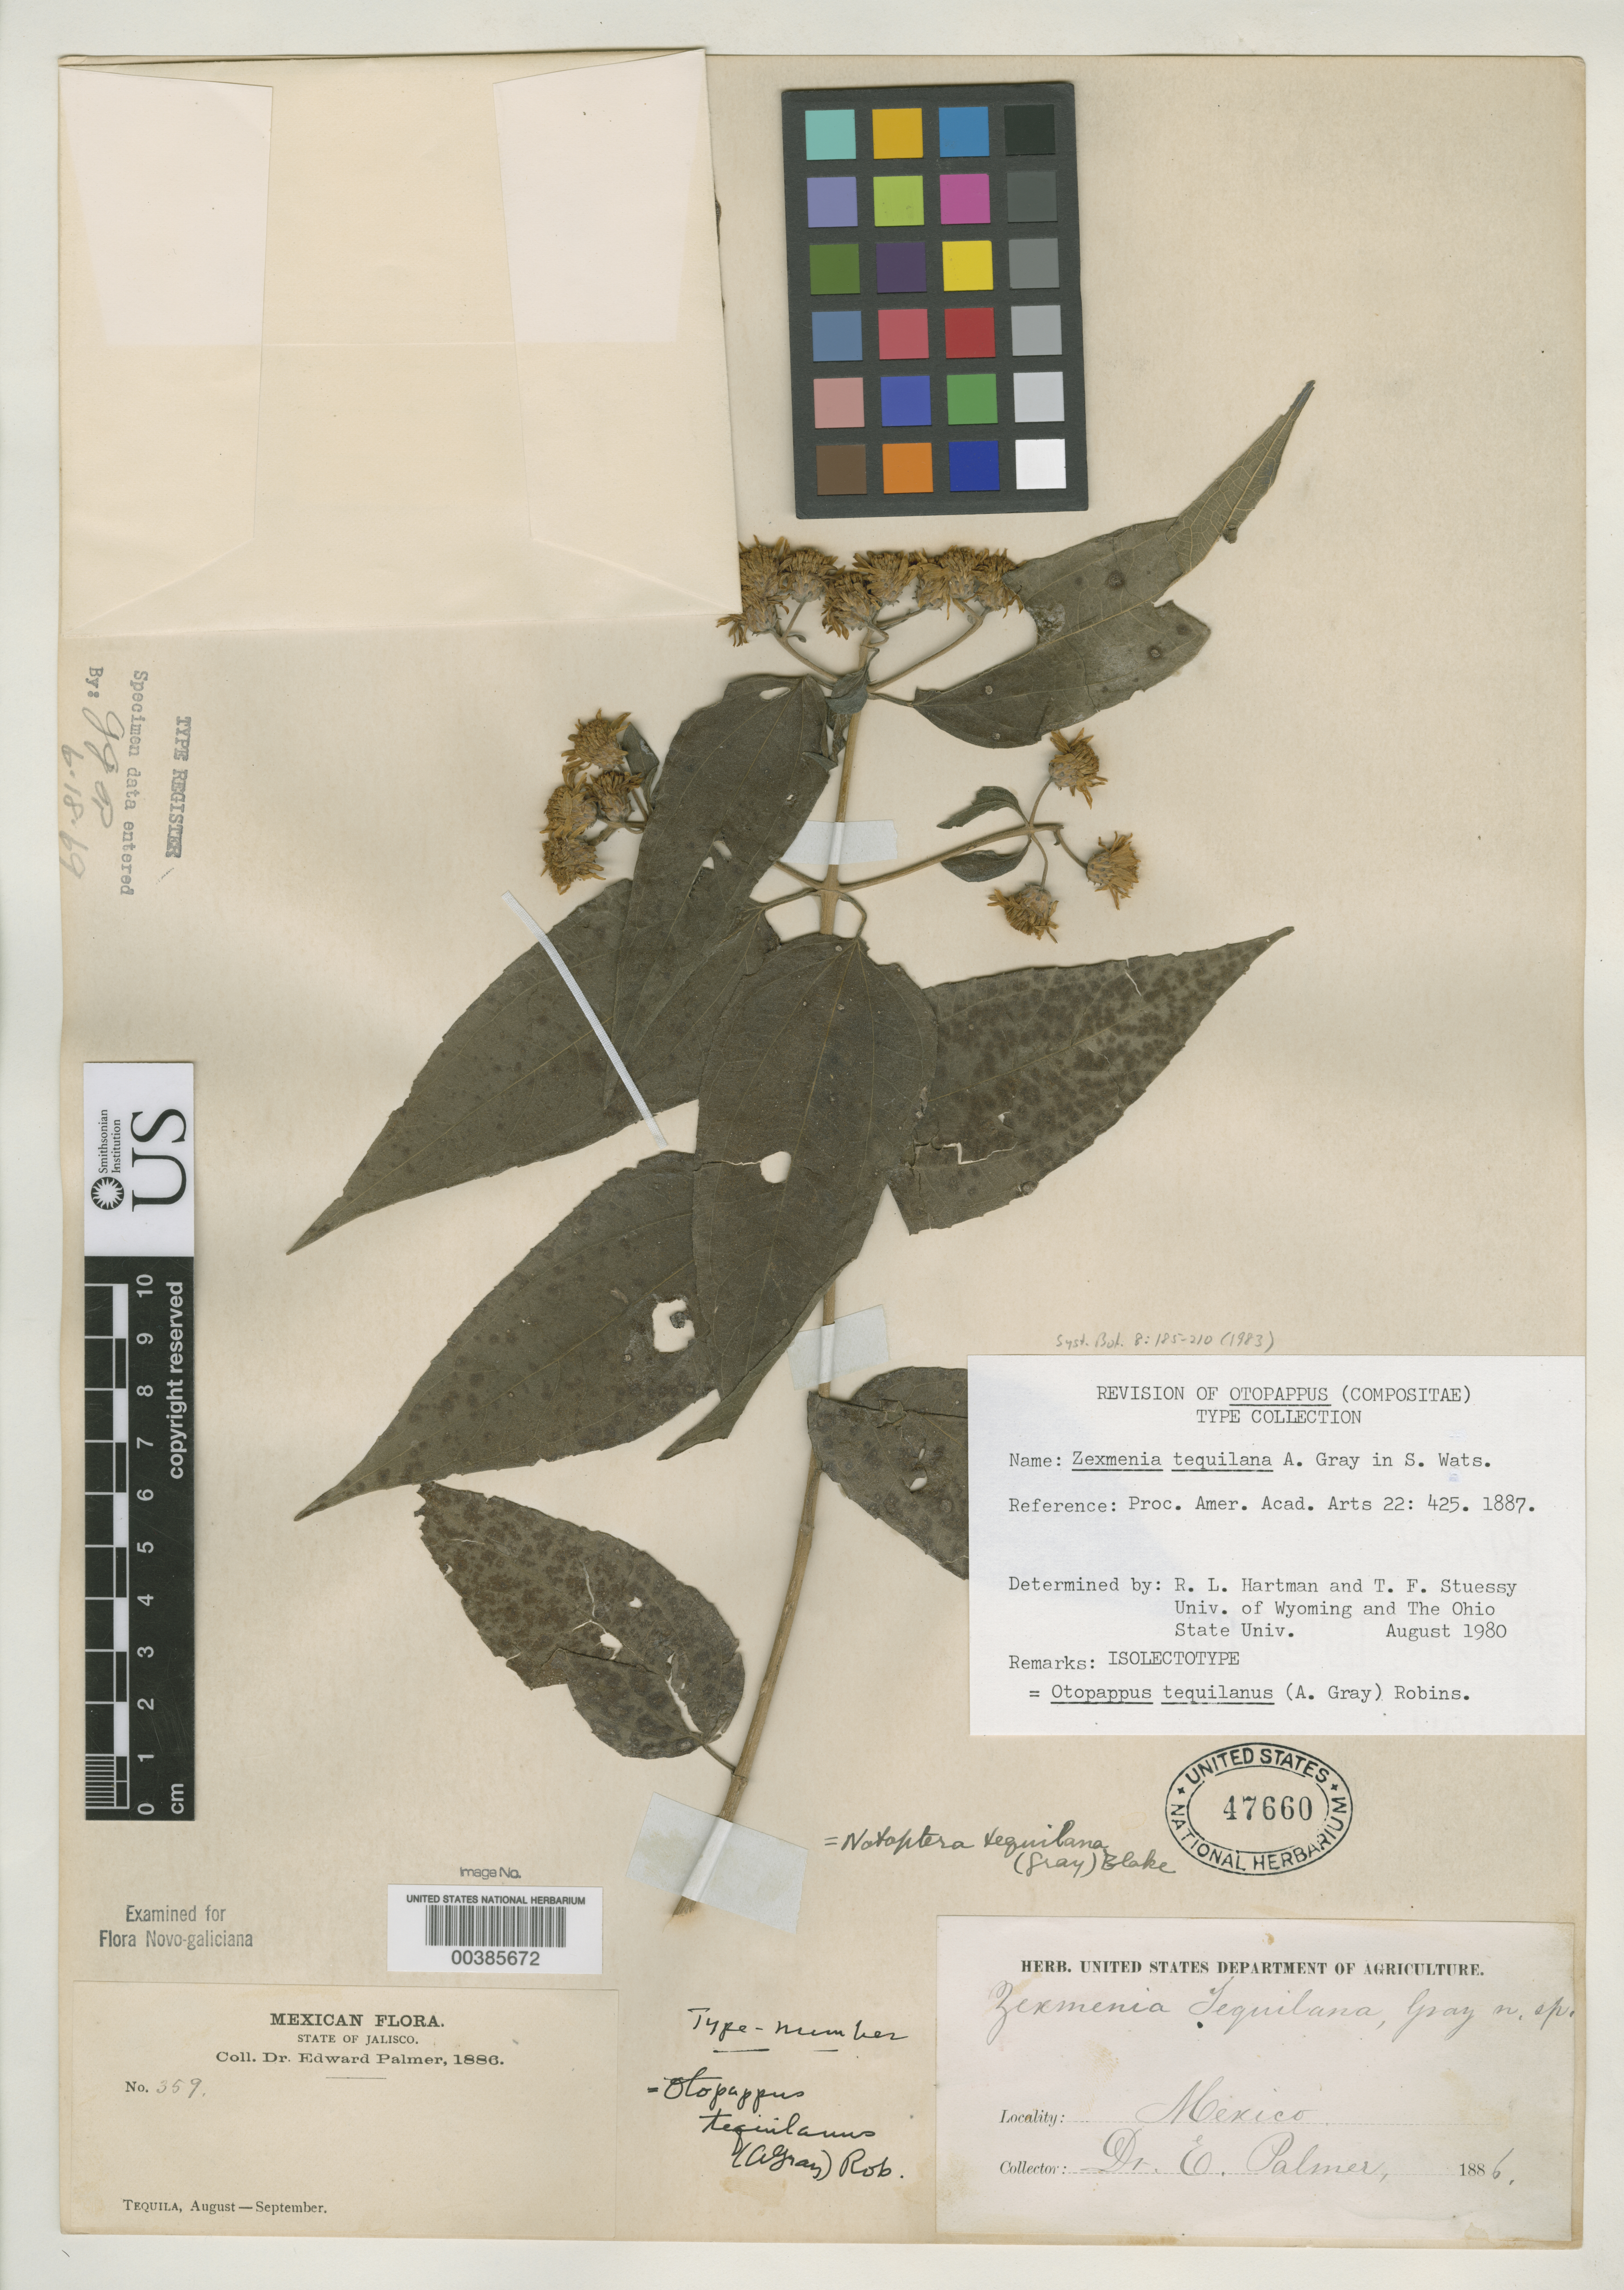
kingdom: Plantae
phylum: Tracheophyta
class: Magnoliopsida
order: Asterales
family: Asteraceae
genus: Zexmenia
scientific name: Zexmenia tequilana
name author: A. Gray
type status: Isolectotype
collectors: E. Palmer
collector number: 359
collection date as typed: Aug 1886 to -- Sep 1886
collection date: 1886-08/1886-09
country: Mexico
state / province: Jalisco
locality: Tequila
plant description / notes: Effectively lectotypified by B. Robinson by citing the other syntype, Palmer 394, as O. tequilanus var. acuminatus (see Hartman & Stuessy 1983, Syst. Bot. 8: 196).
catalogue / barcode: US 47660